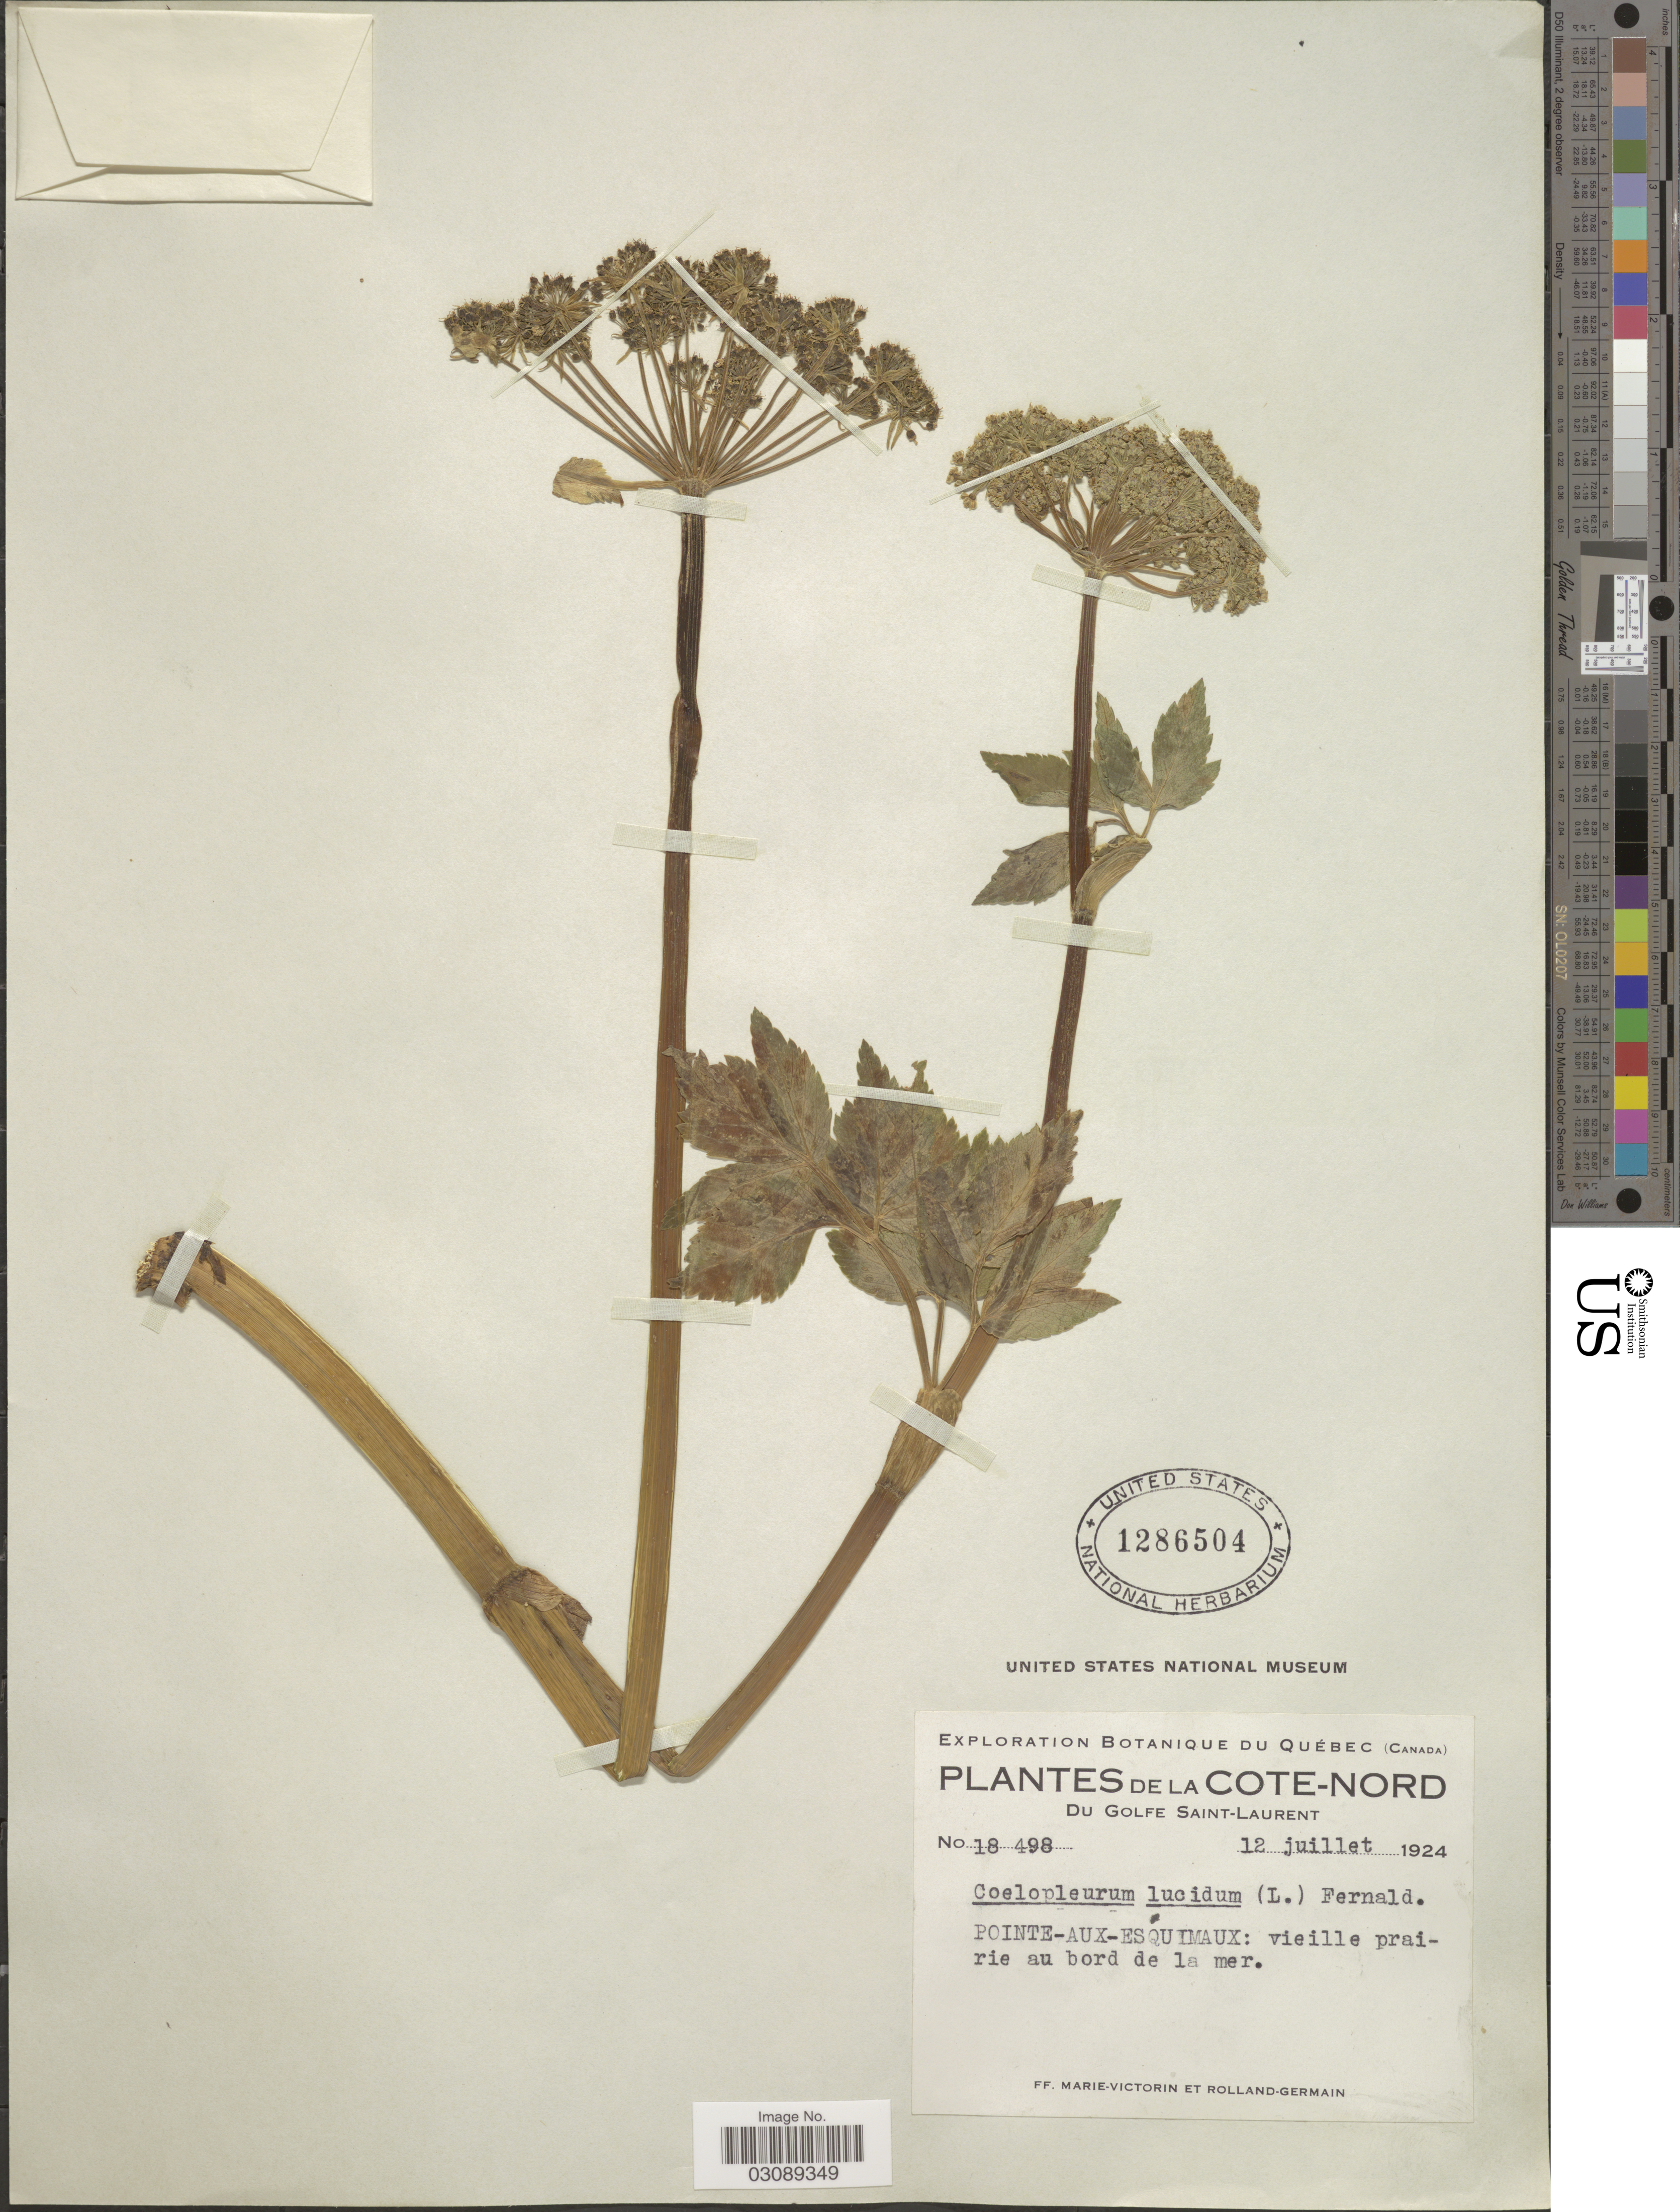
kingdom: Plantae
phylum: Tracheophyta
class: Magnoliopsida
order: Apiales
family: Apiaceae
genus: Coelopleurum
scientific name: Coelopleurum lucidum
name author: (L.) Fernald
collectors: F. Marie-Victorin & Rolland-Germain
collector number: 18498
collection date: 1924-07-12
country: Canada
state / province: Quebec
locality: Cote-Nord du Golfe Saint-Laurent. Pointe-aux-Esquimaux.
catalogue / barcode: US 1286504